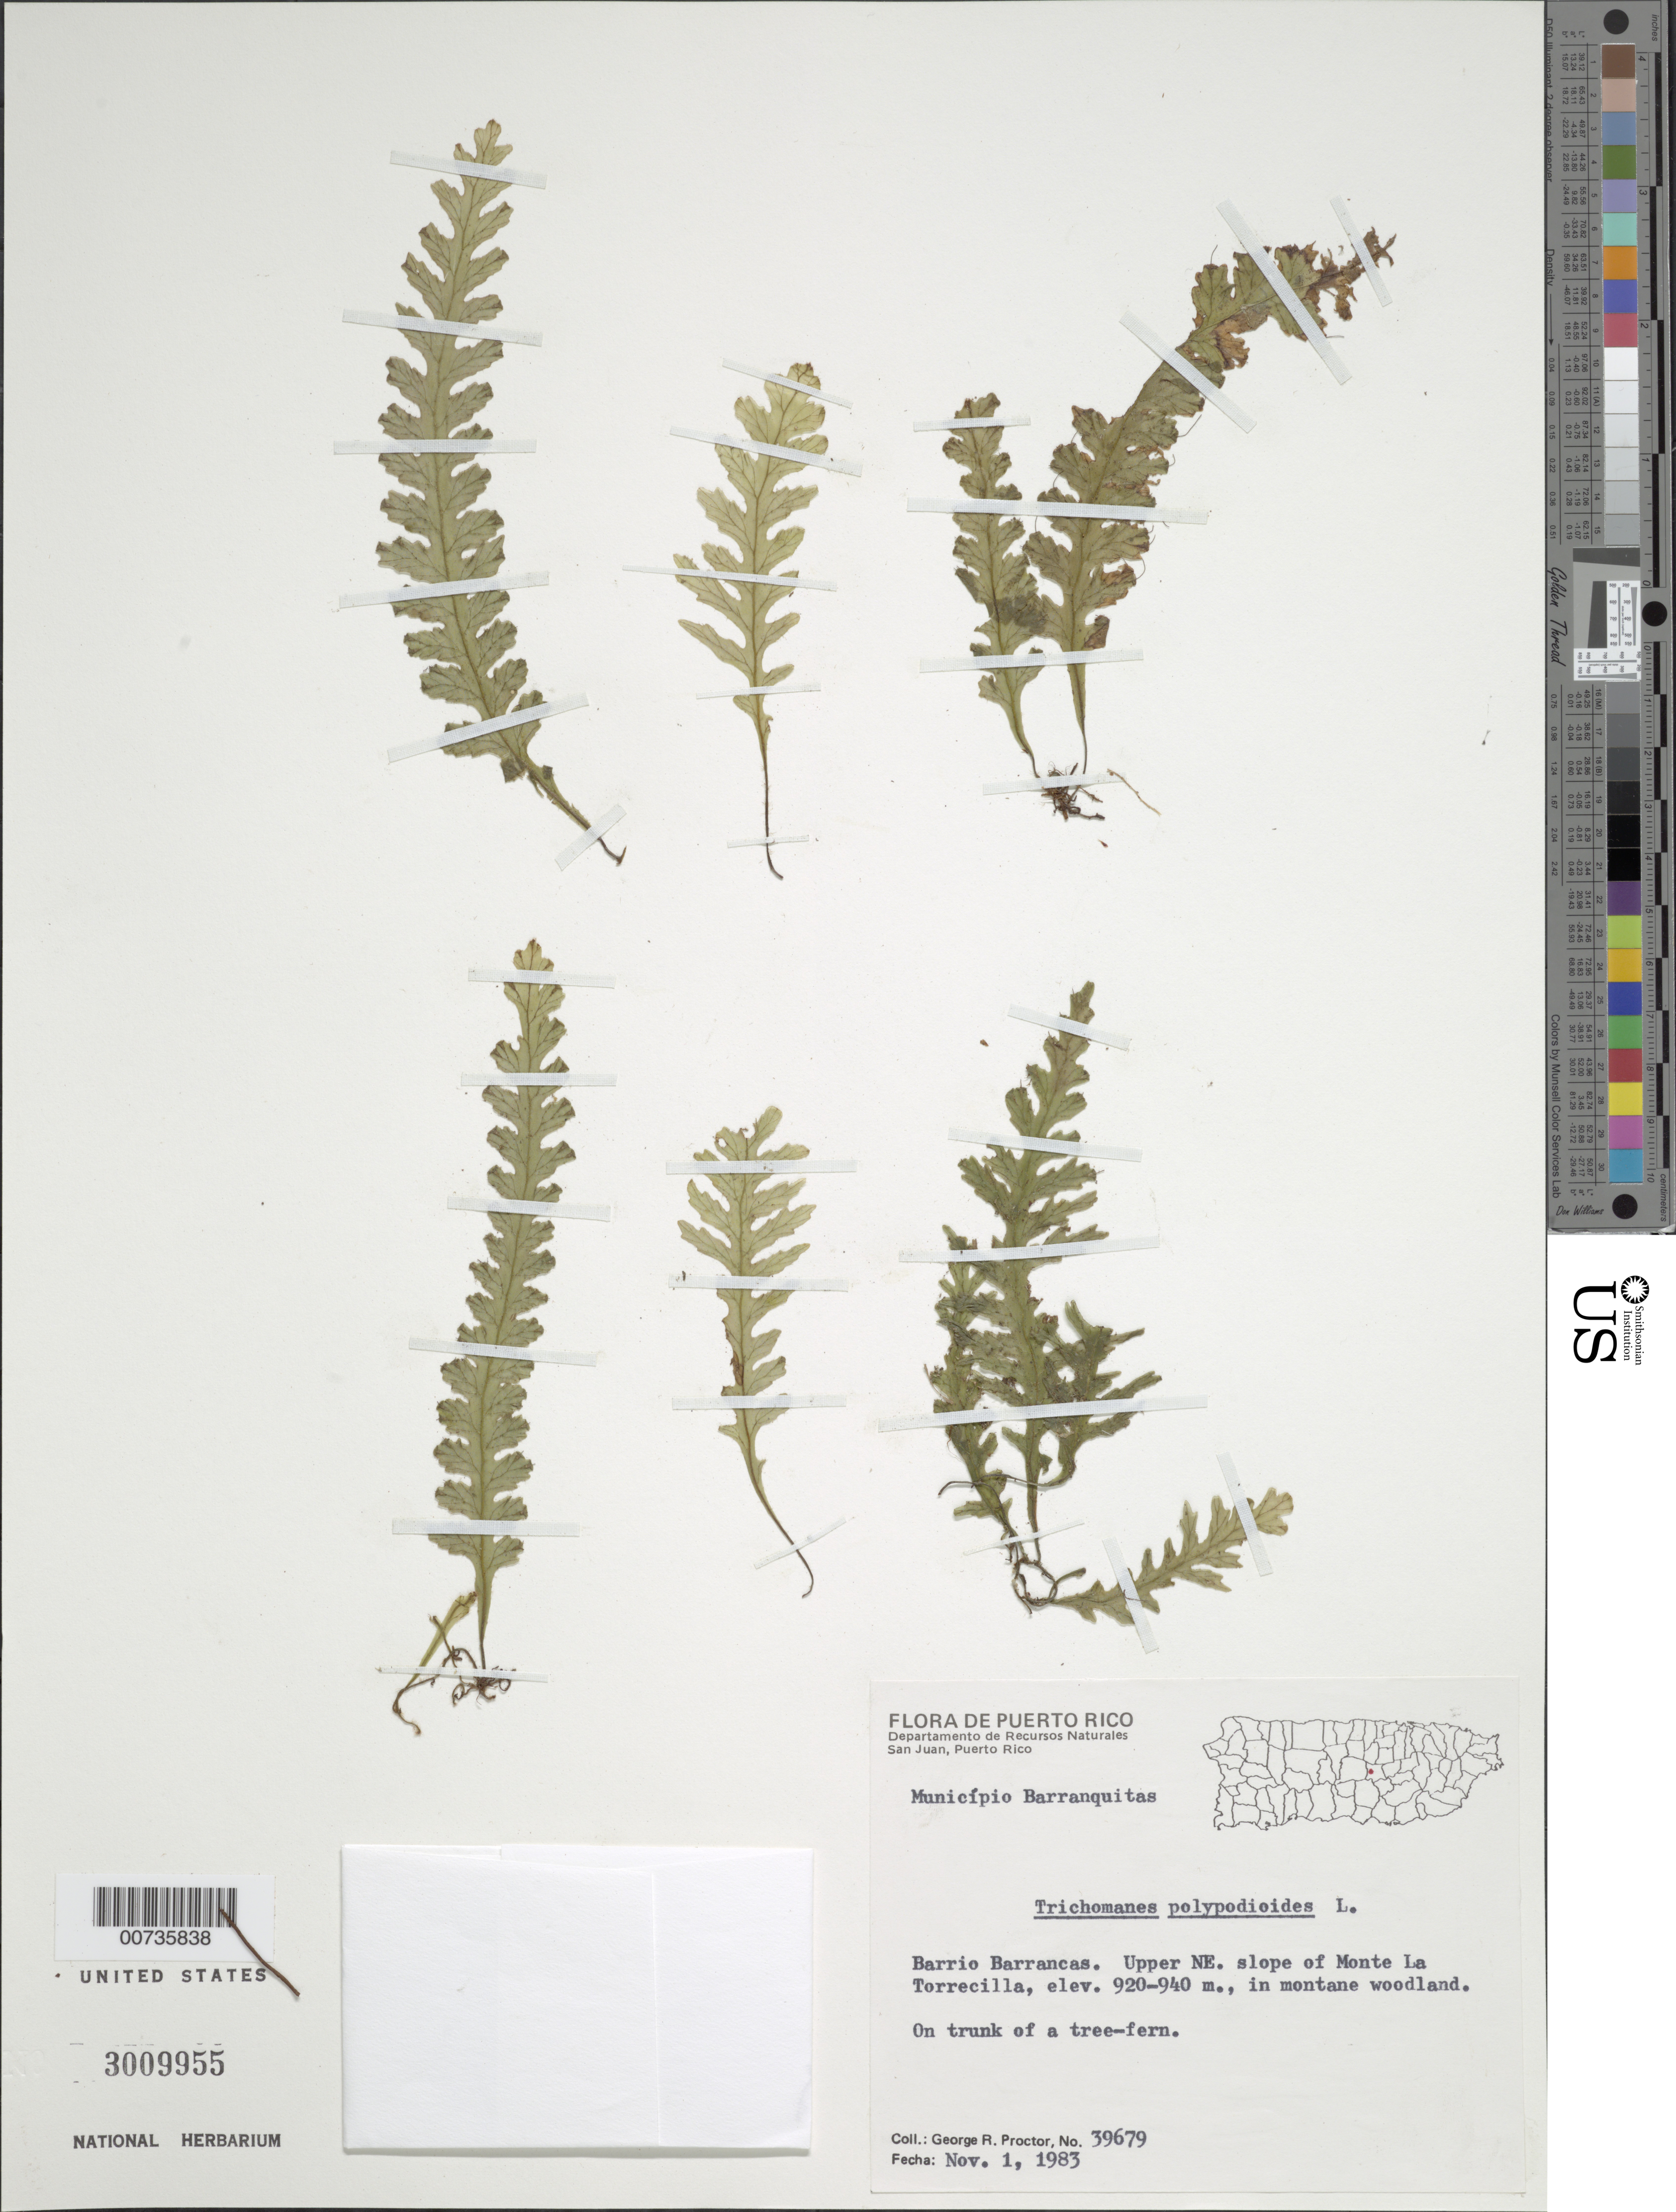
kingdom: Plantae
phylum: Tracheophyta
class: Polypodiopsida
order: Hymenophyllales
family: Hymenophyllaceae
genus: Trichomanes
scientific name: Trichomanes polypodioides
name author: L.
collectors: G. R. Proctor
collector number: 39679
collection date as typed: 01 Nov 1983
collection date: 1983-11-01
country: Puerto Rico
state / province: Barranquitas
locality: Mun. Barranquitas, Barrio Barrancas: upper NE slope of Monte la Torrecilla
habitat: In montane woodland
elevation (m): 920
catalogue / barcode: US 3009955